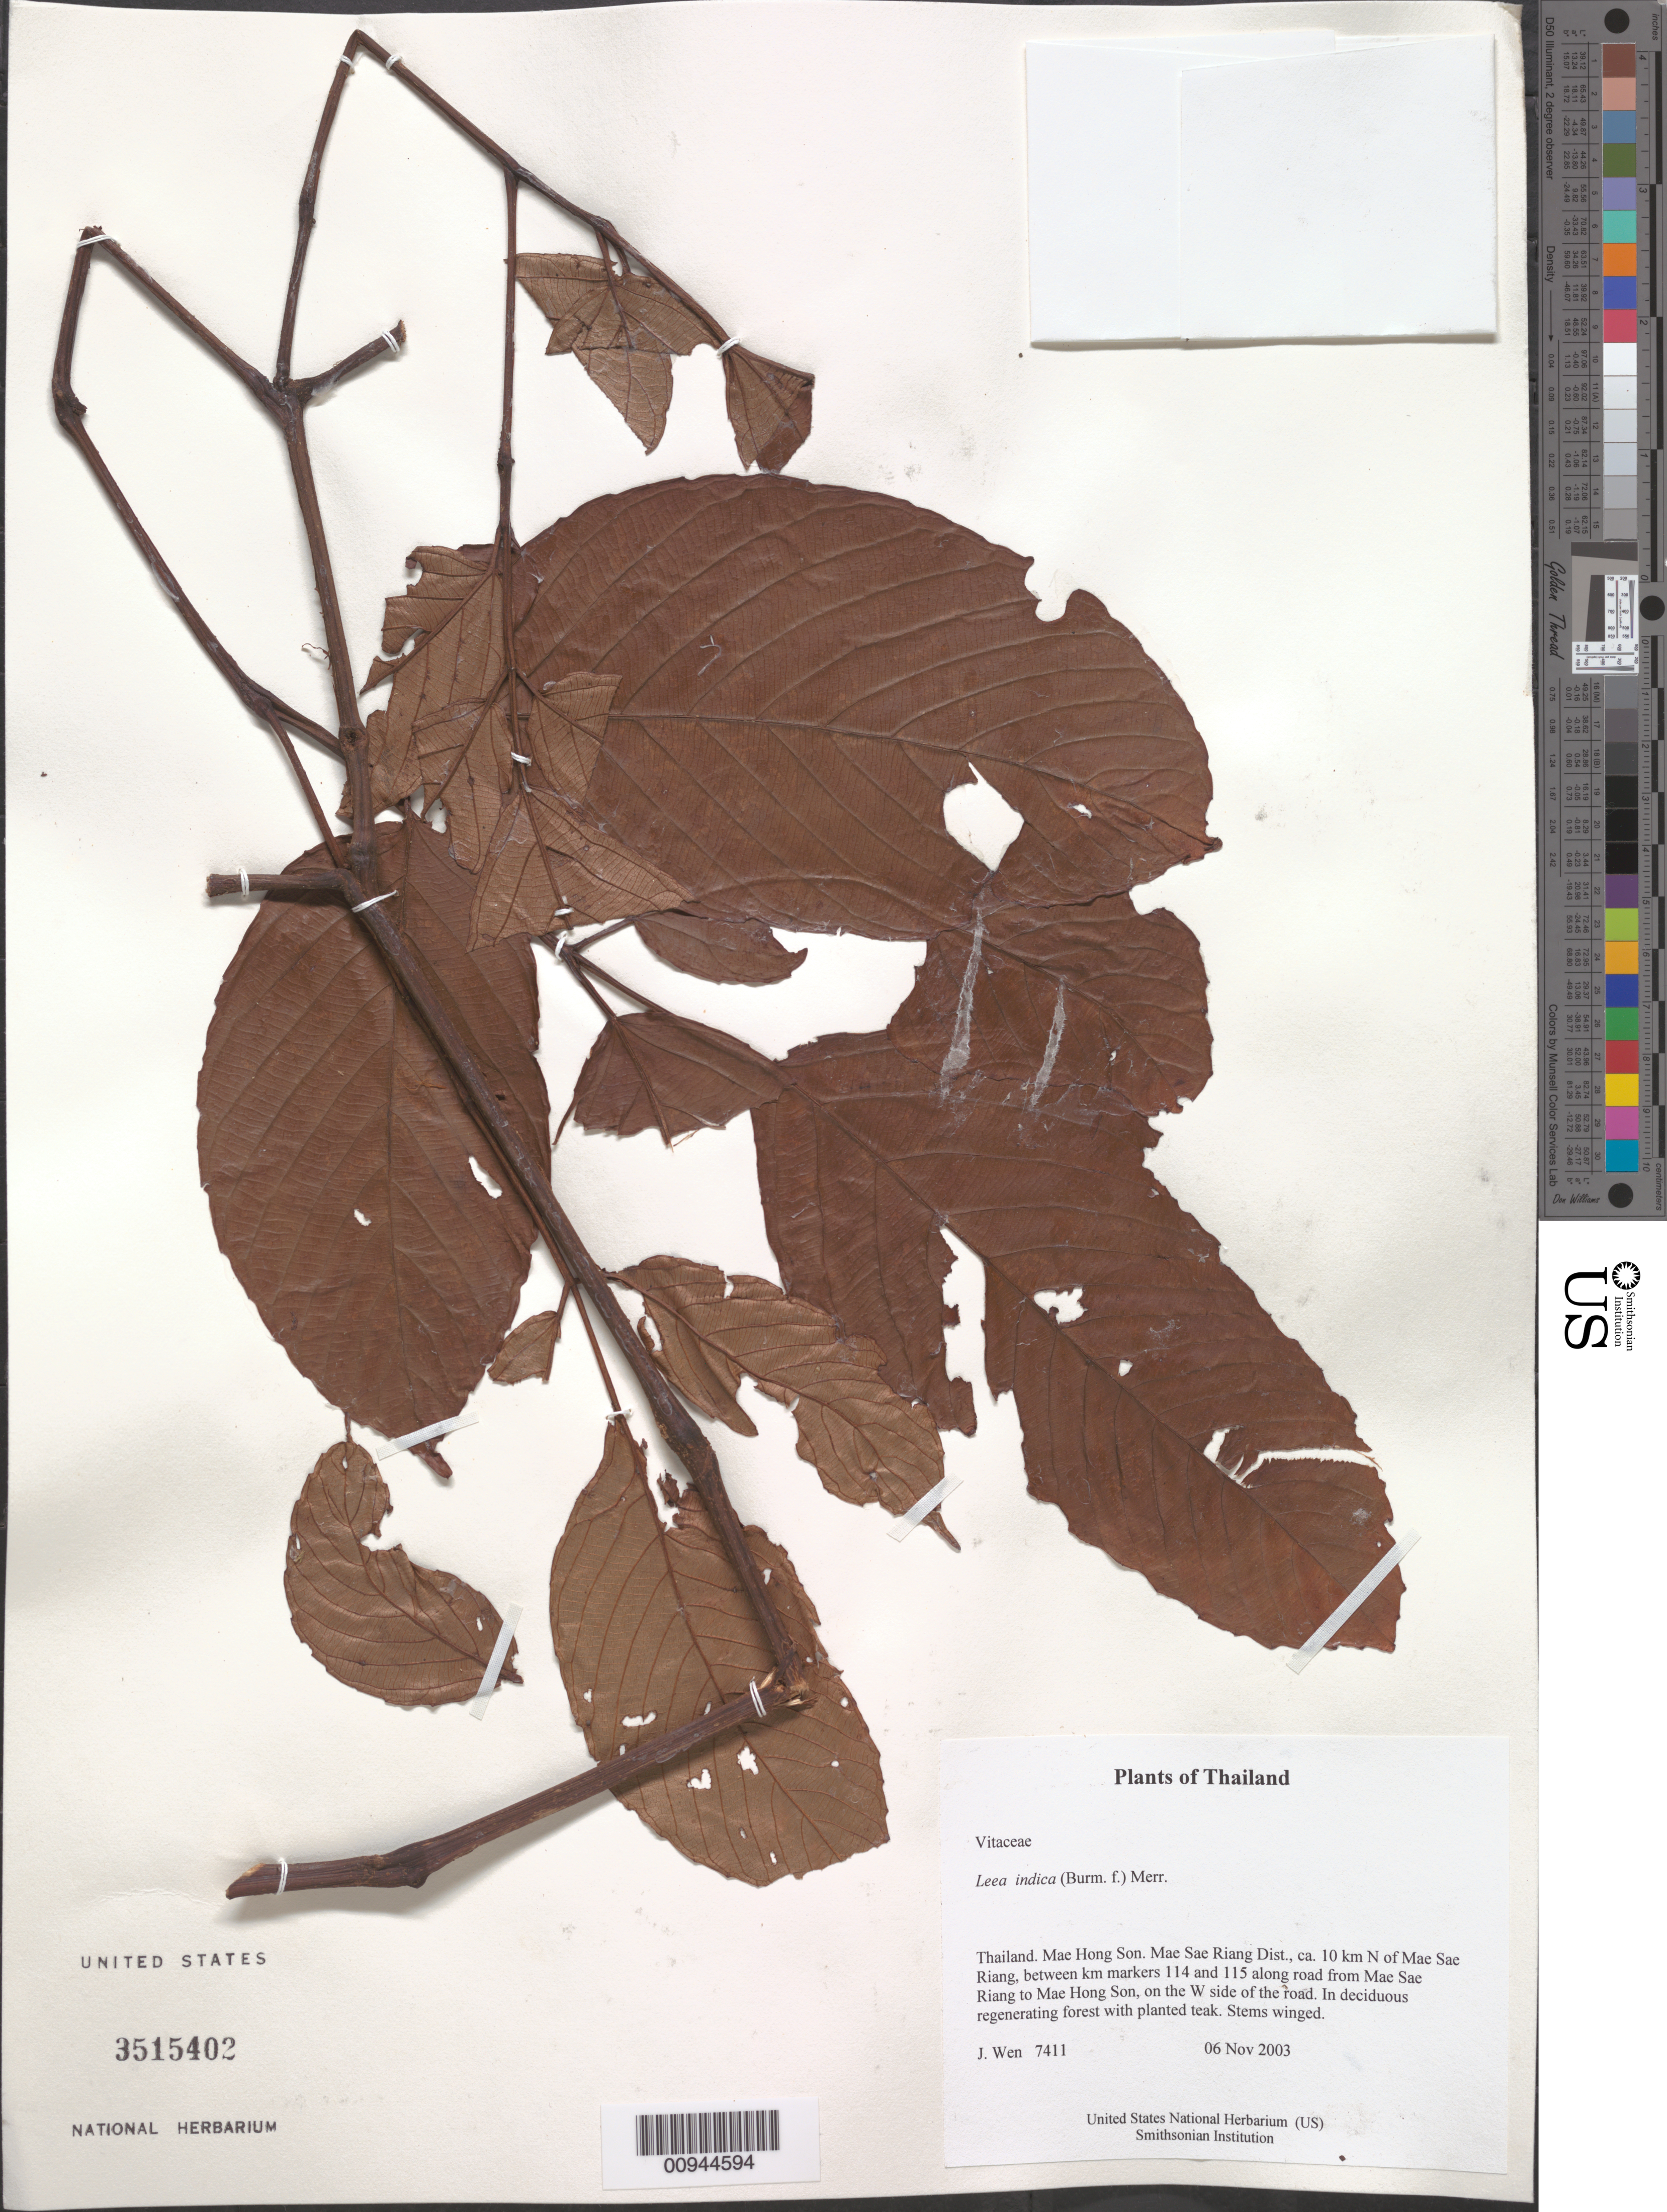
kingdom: Plantae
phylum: Tracheophyta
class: Magnoliopsida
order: Vitales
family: Vitaceae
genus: Leea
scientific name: Leea indica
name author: (Burm. f.) Merr.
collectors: J. Wen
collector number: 7411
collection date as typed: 06 Nov 2003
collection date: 2003-11-06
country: Thailand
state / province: Mae Hong Son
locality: Mae Sae Riang Dist., ca. 10 km N of Mae Sae Riang, between km markers 114 and 115 along road from Mae Sae Riang to Mae Hong Son, on the W side of the road.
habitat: In deciduous regenerating forest with planted teak.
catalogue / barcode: US 3515402